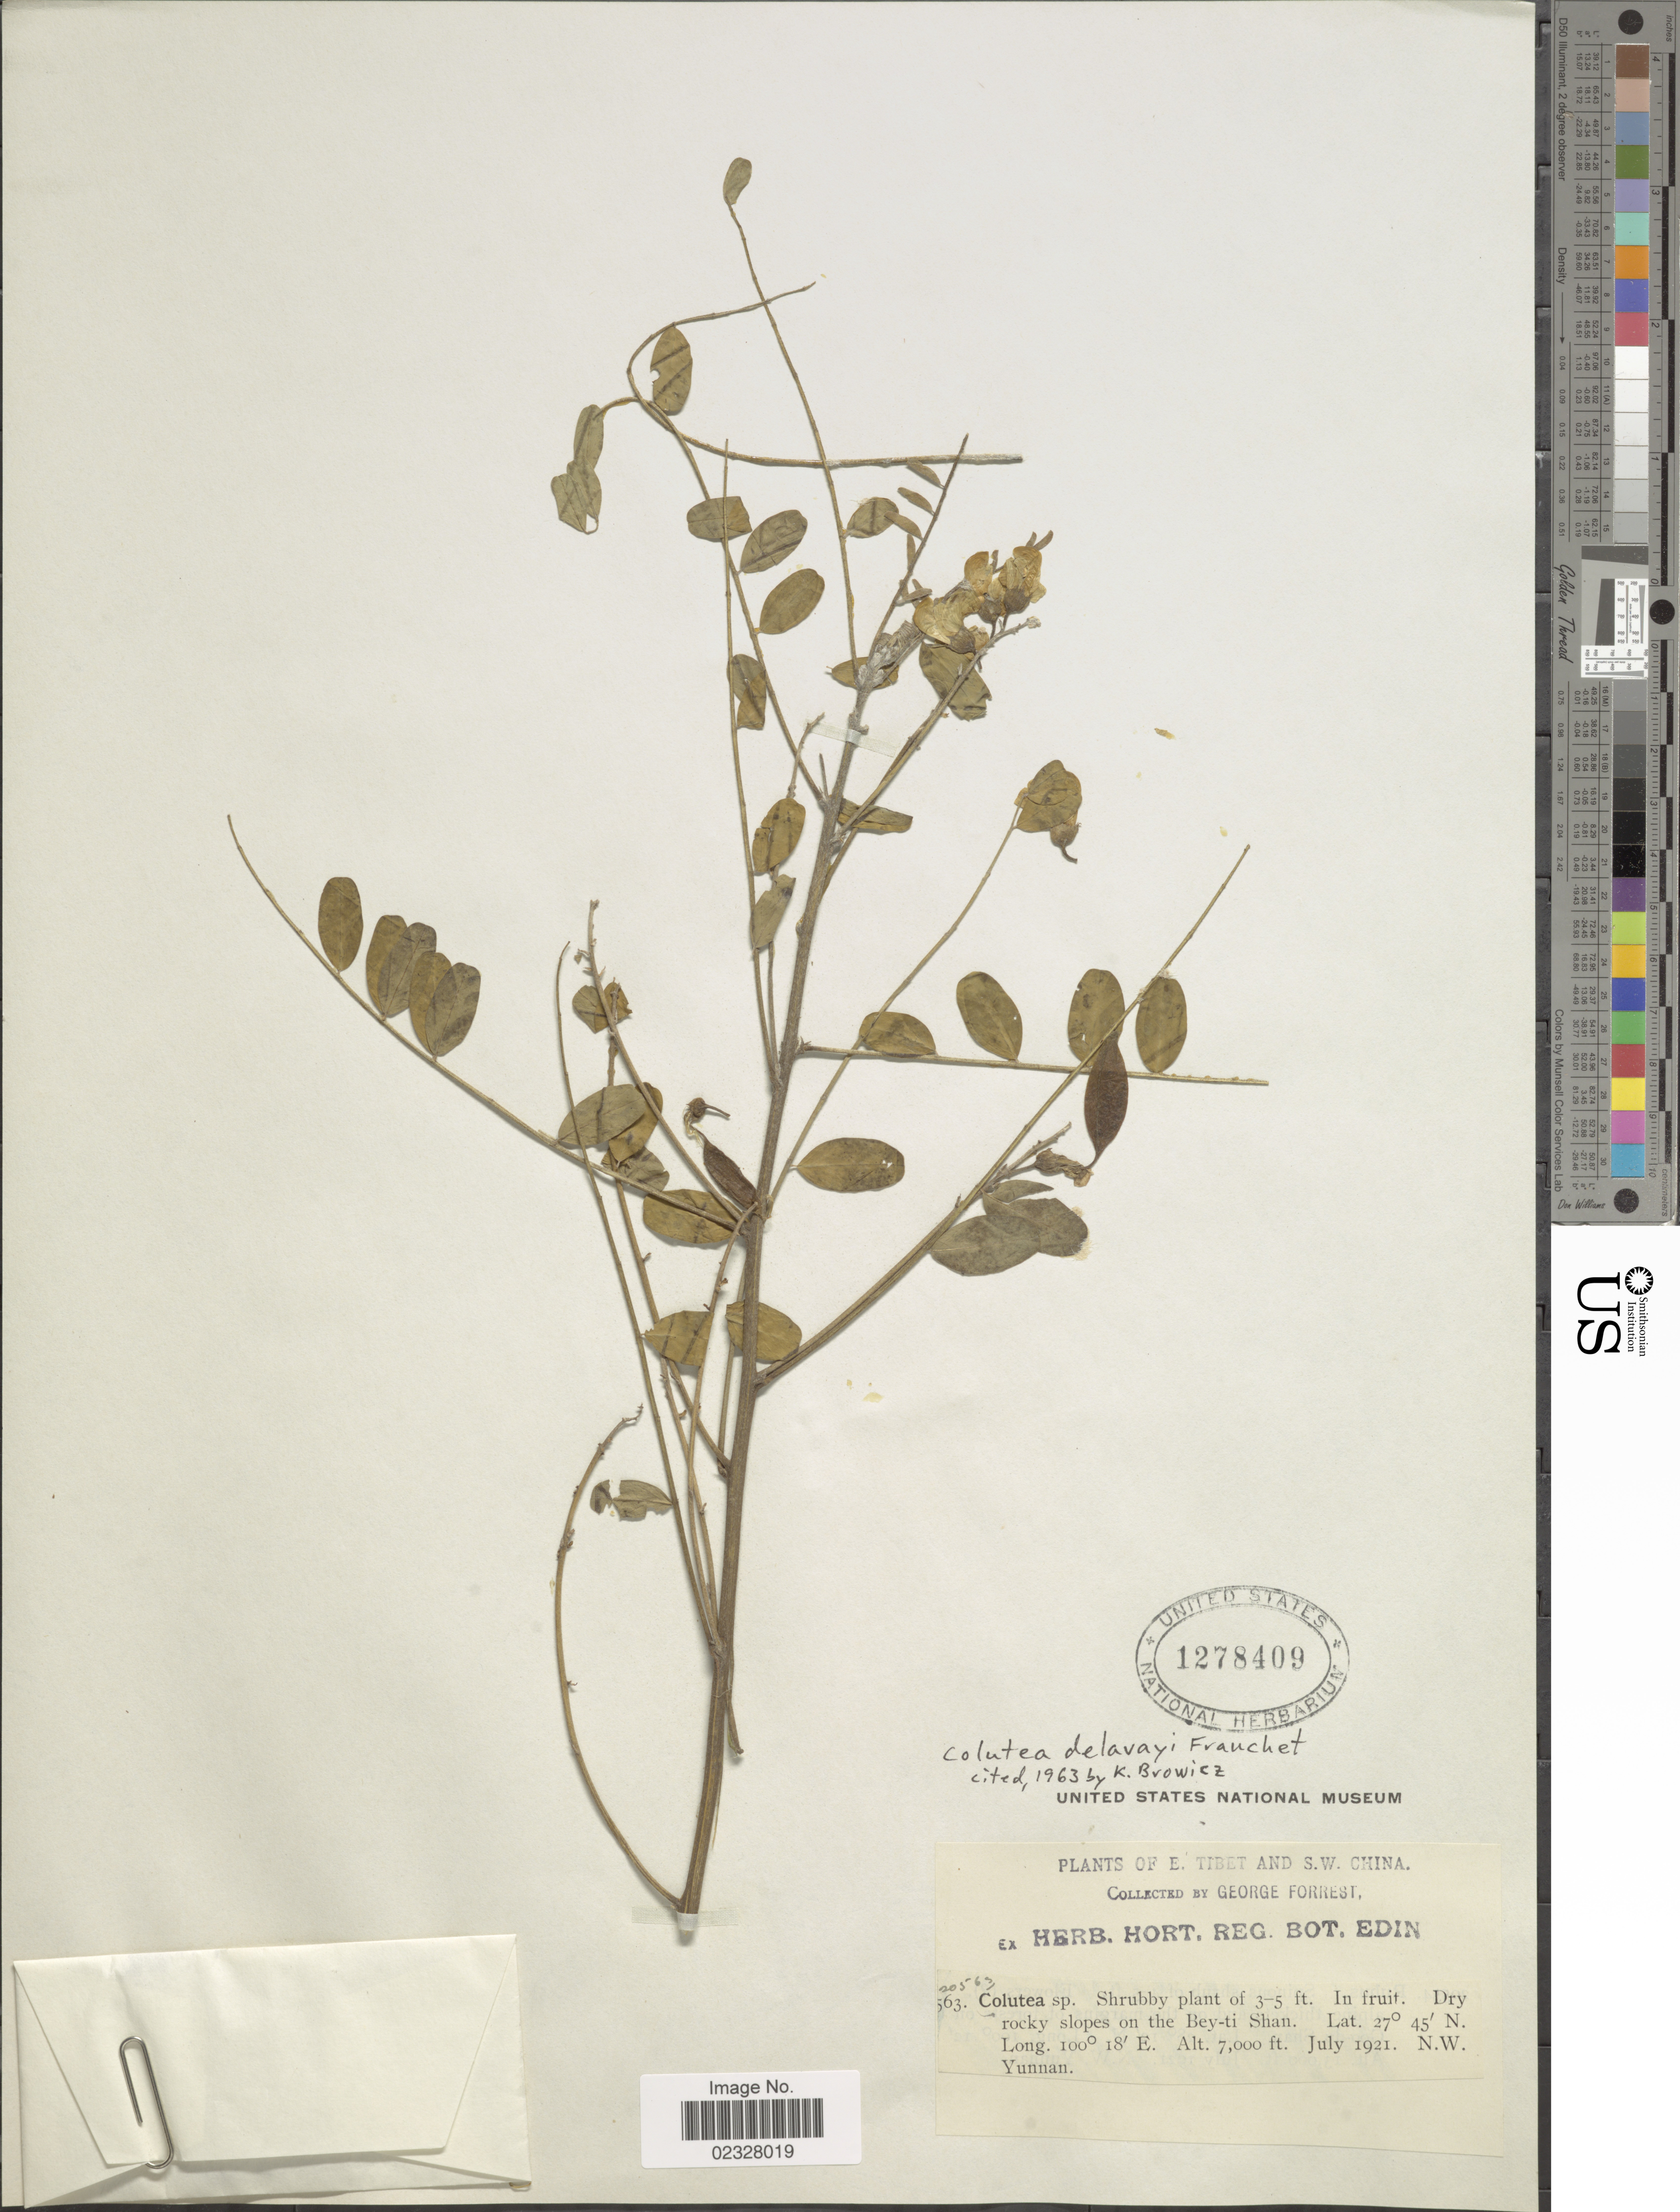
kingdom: Plantae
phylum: Tracheophyta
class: Magnoliopsida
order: Fabales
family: Fabaceae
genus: Colutea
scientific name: Colutea delavayi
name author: Franch.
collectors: G. Forrest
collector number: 563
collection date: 1921-07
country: China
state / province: Yunnan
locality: E. Tibet and S.W. China, Bey-ti Shan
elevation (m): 2134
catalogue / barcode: US 1278409